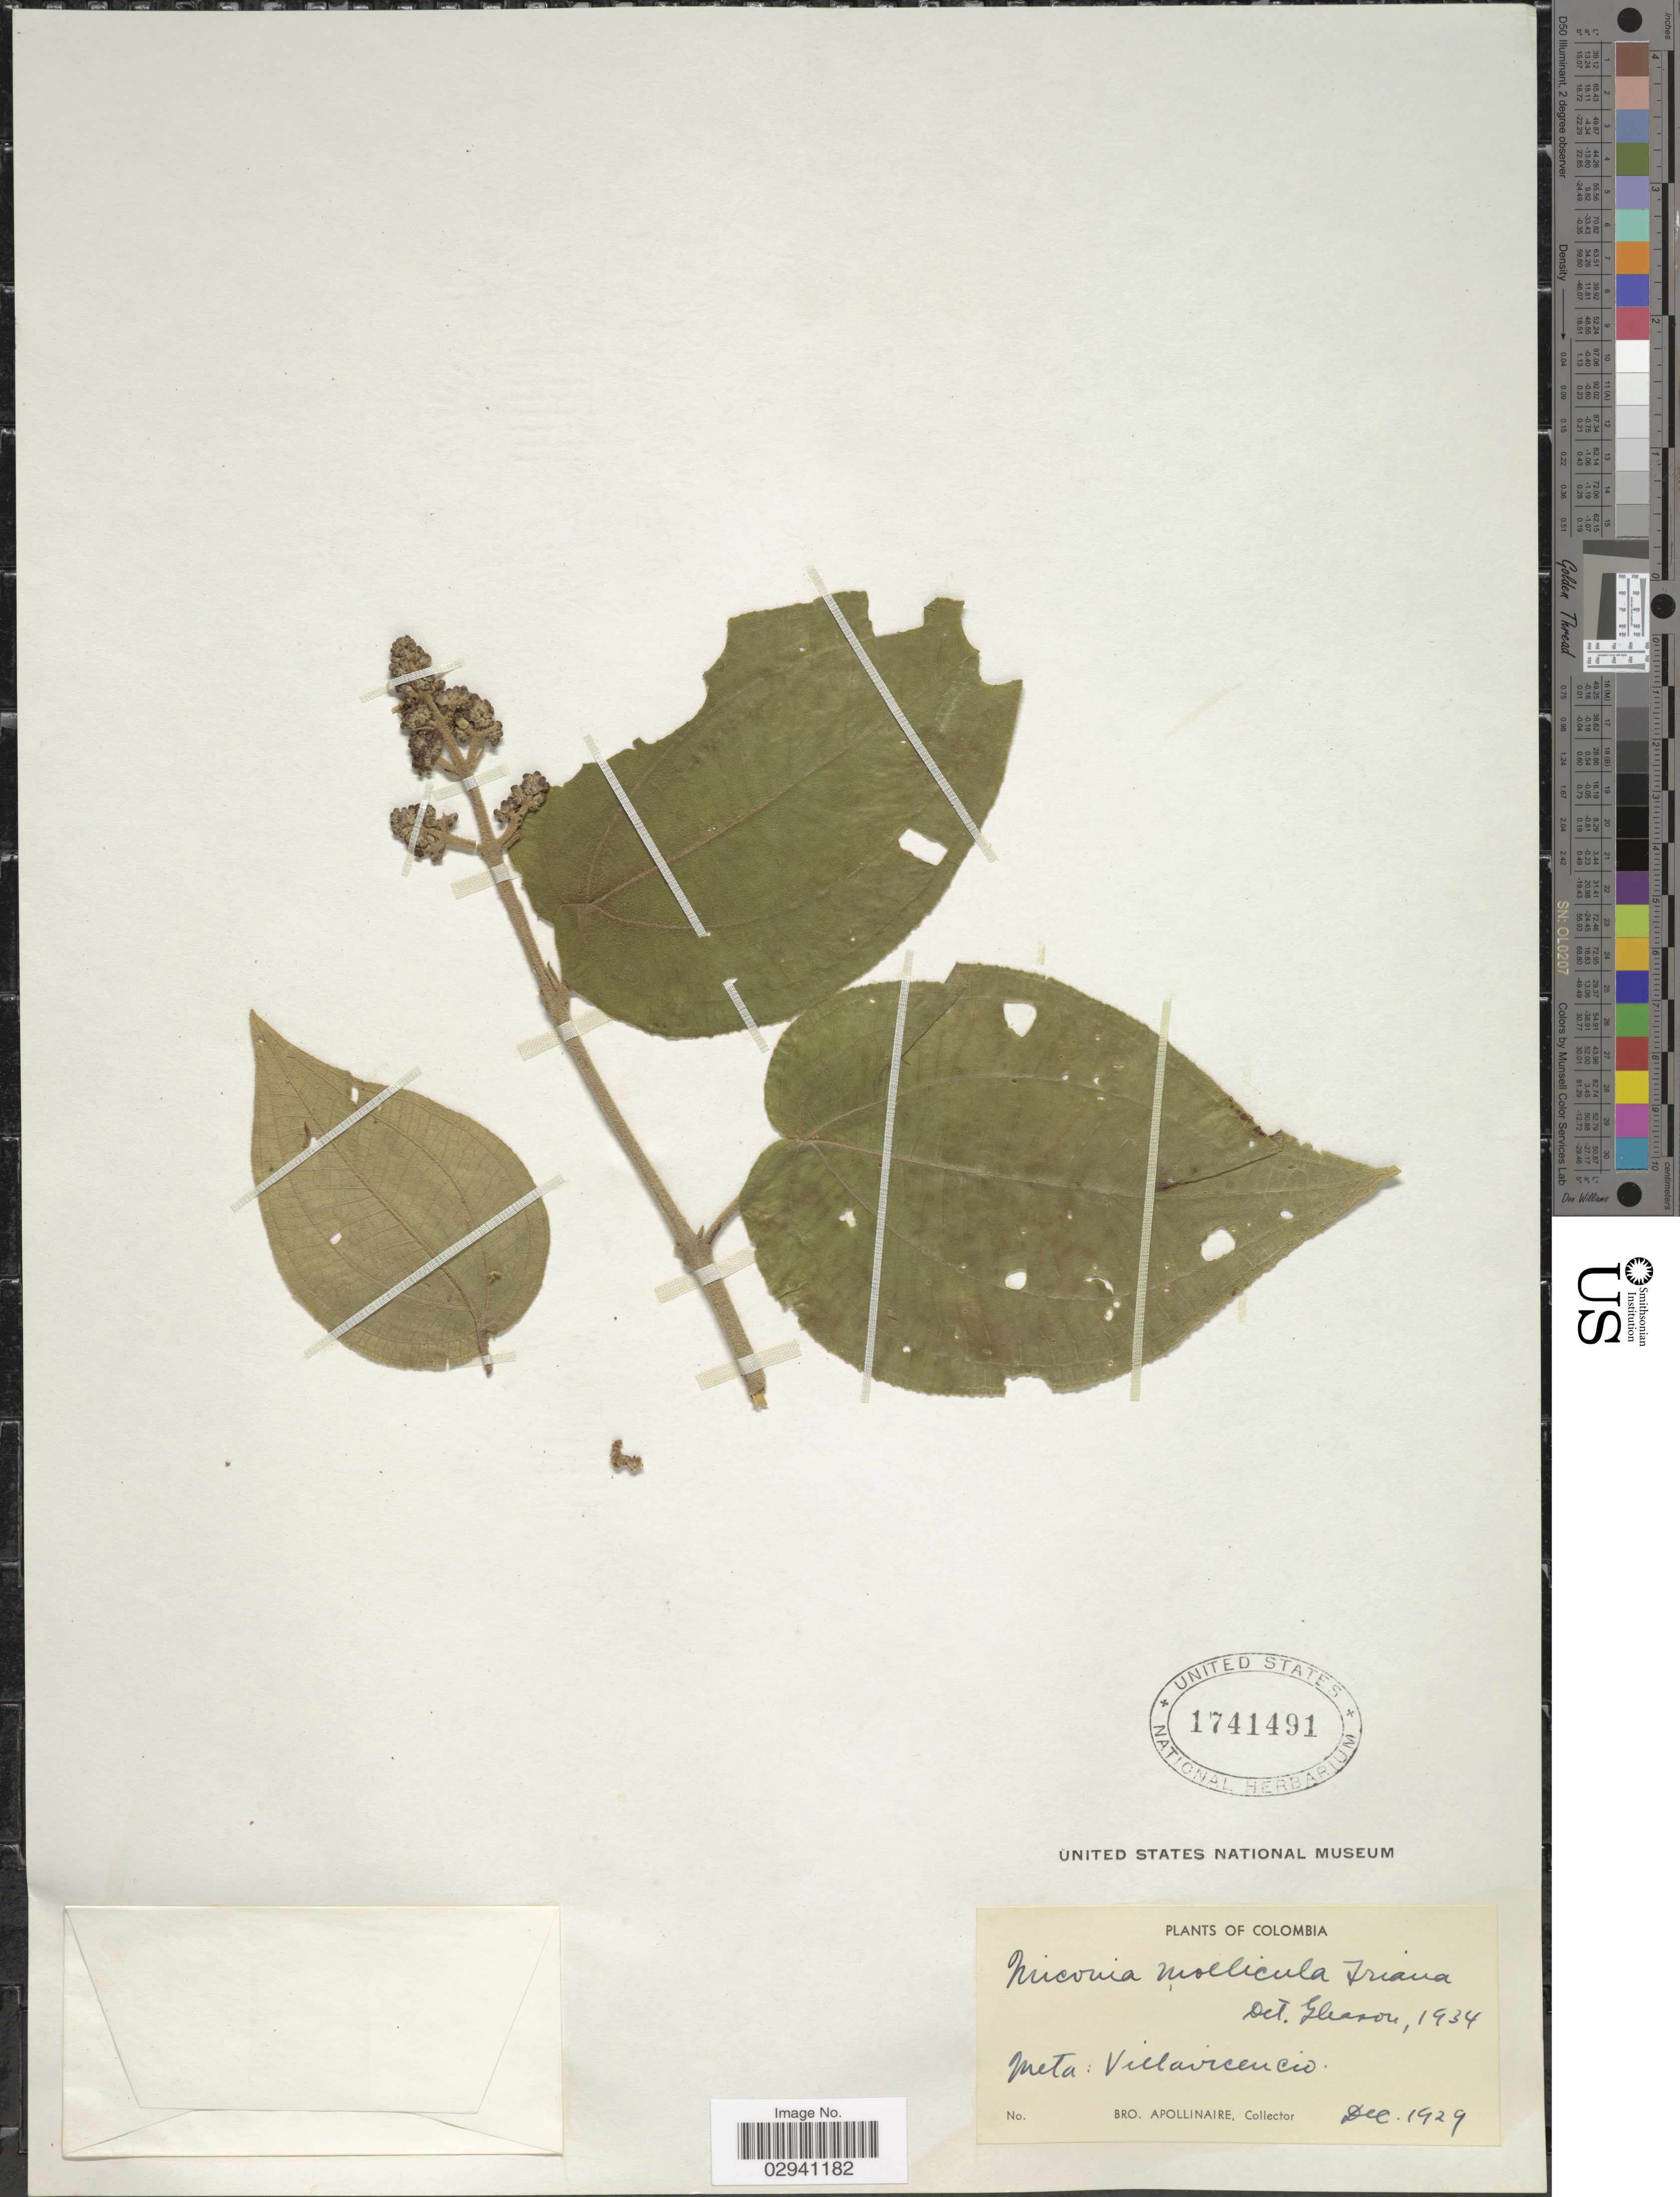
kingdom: Plantae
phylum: Tracheophyta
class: Magnoliopsida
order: Myrtales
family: Melastomataceae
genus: Miconia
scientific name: Miconia mollicula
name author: Triana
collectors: Bro. Apollinaire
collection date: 1929-12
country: Colombia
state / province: Meta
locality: Meta: Villavicencio.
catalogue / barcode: US 1741491